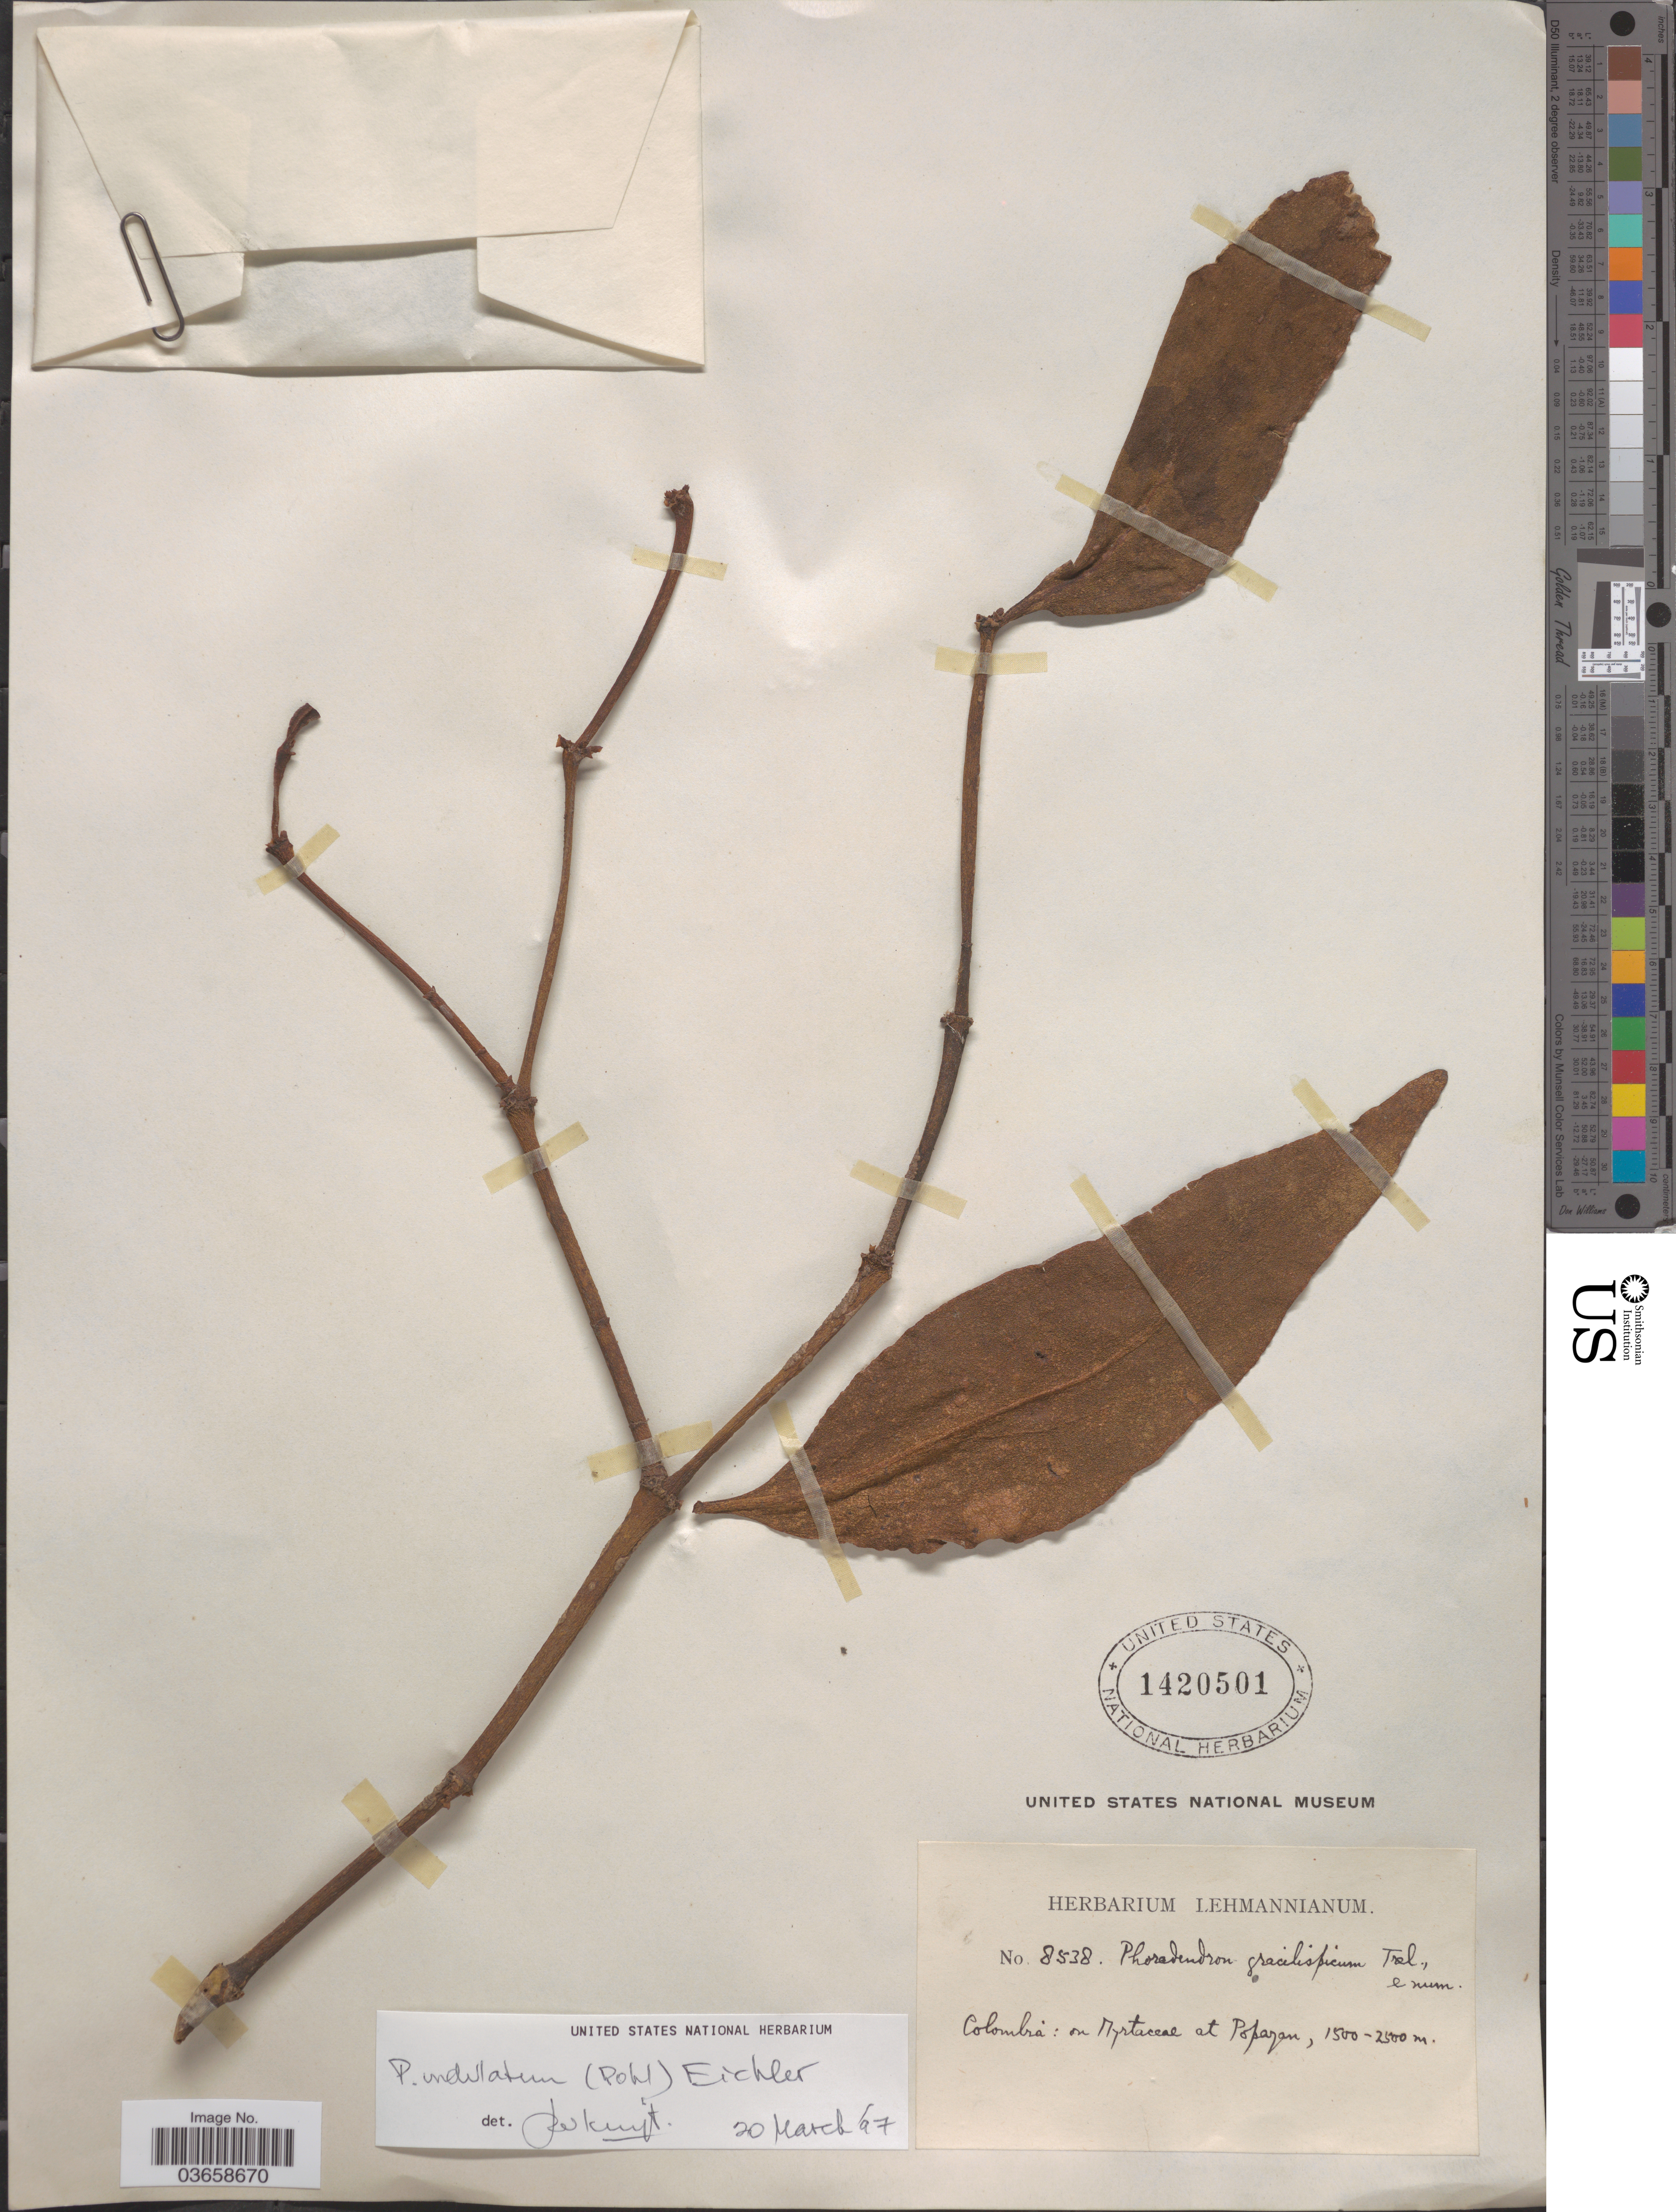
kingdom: Plantae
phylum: Tracheophyta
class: Magnoliopsida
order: Santalales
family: Viscaceae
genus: Phoradendron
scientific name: Phoradendron undulatum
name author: (Pohl ex DC.) Eichler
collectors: ex herb. Lehmannianum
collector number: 8538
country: Colombia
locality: Popayan.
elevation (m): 1500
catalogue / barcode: US 1420501